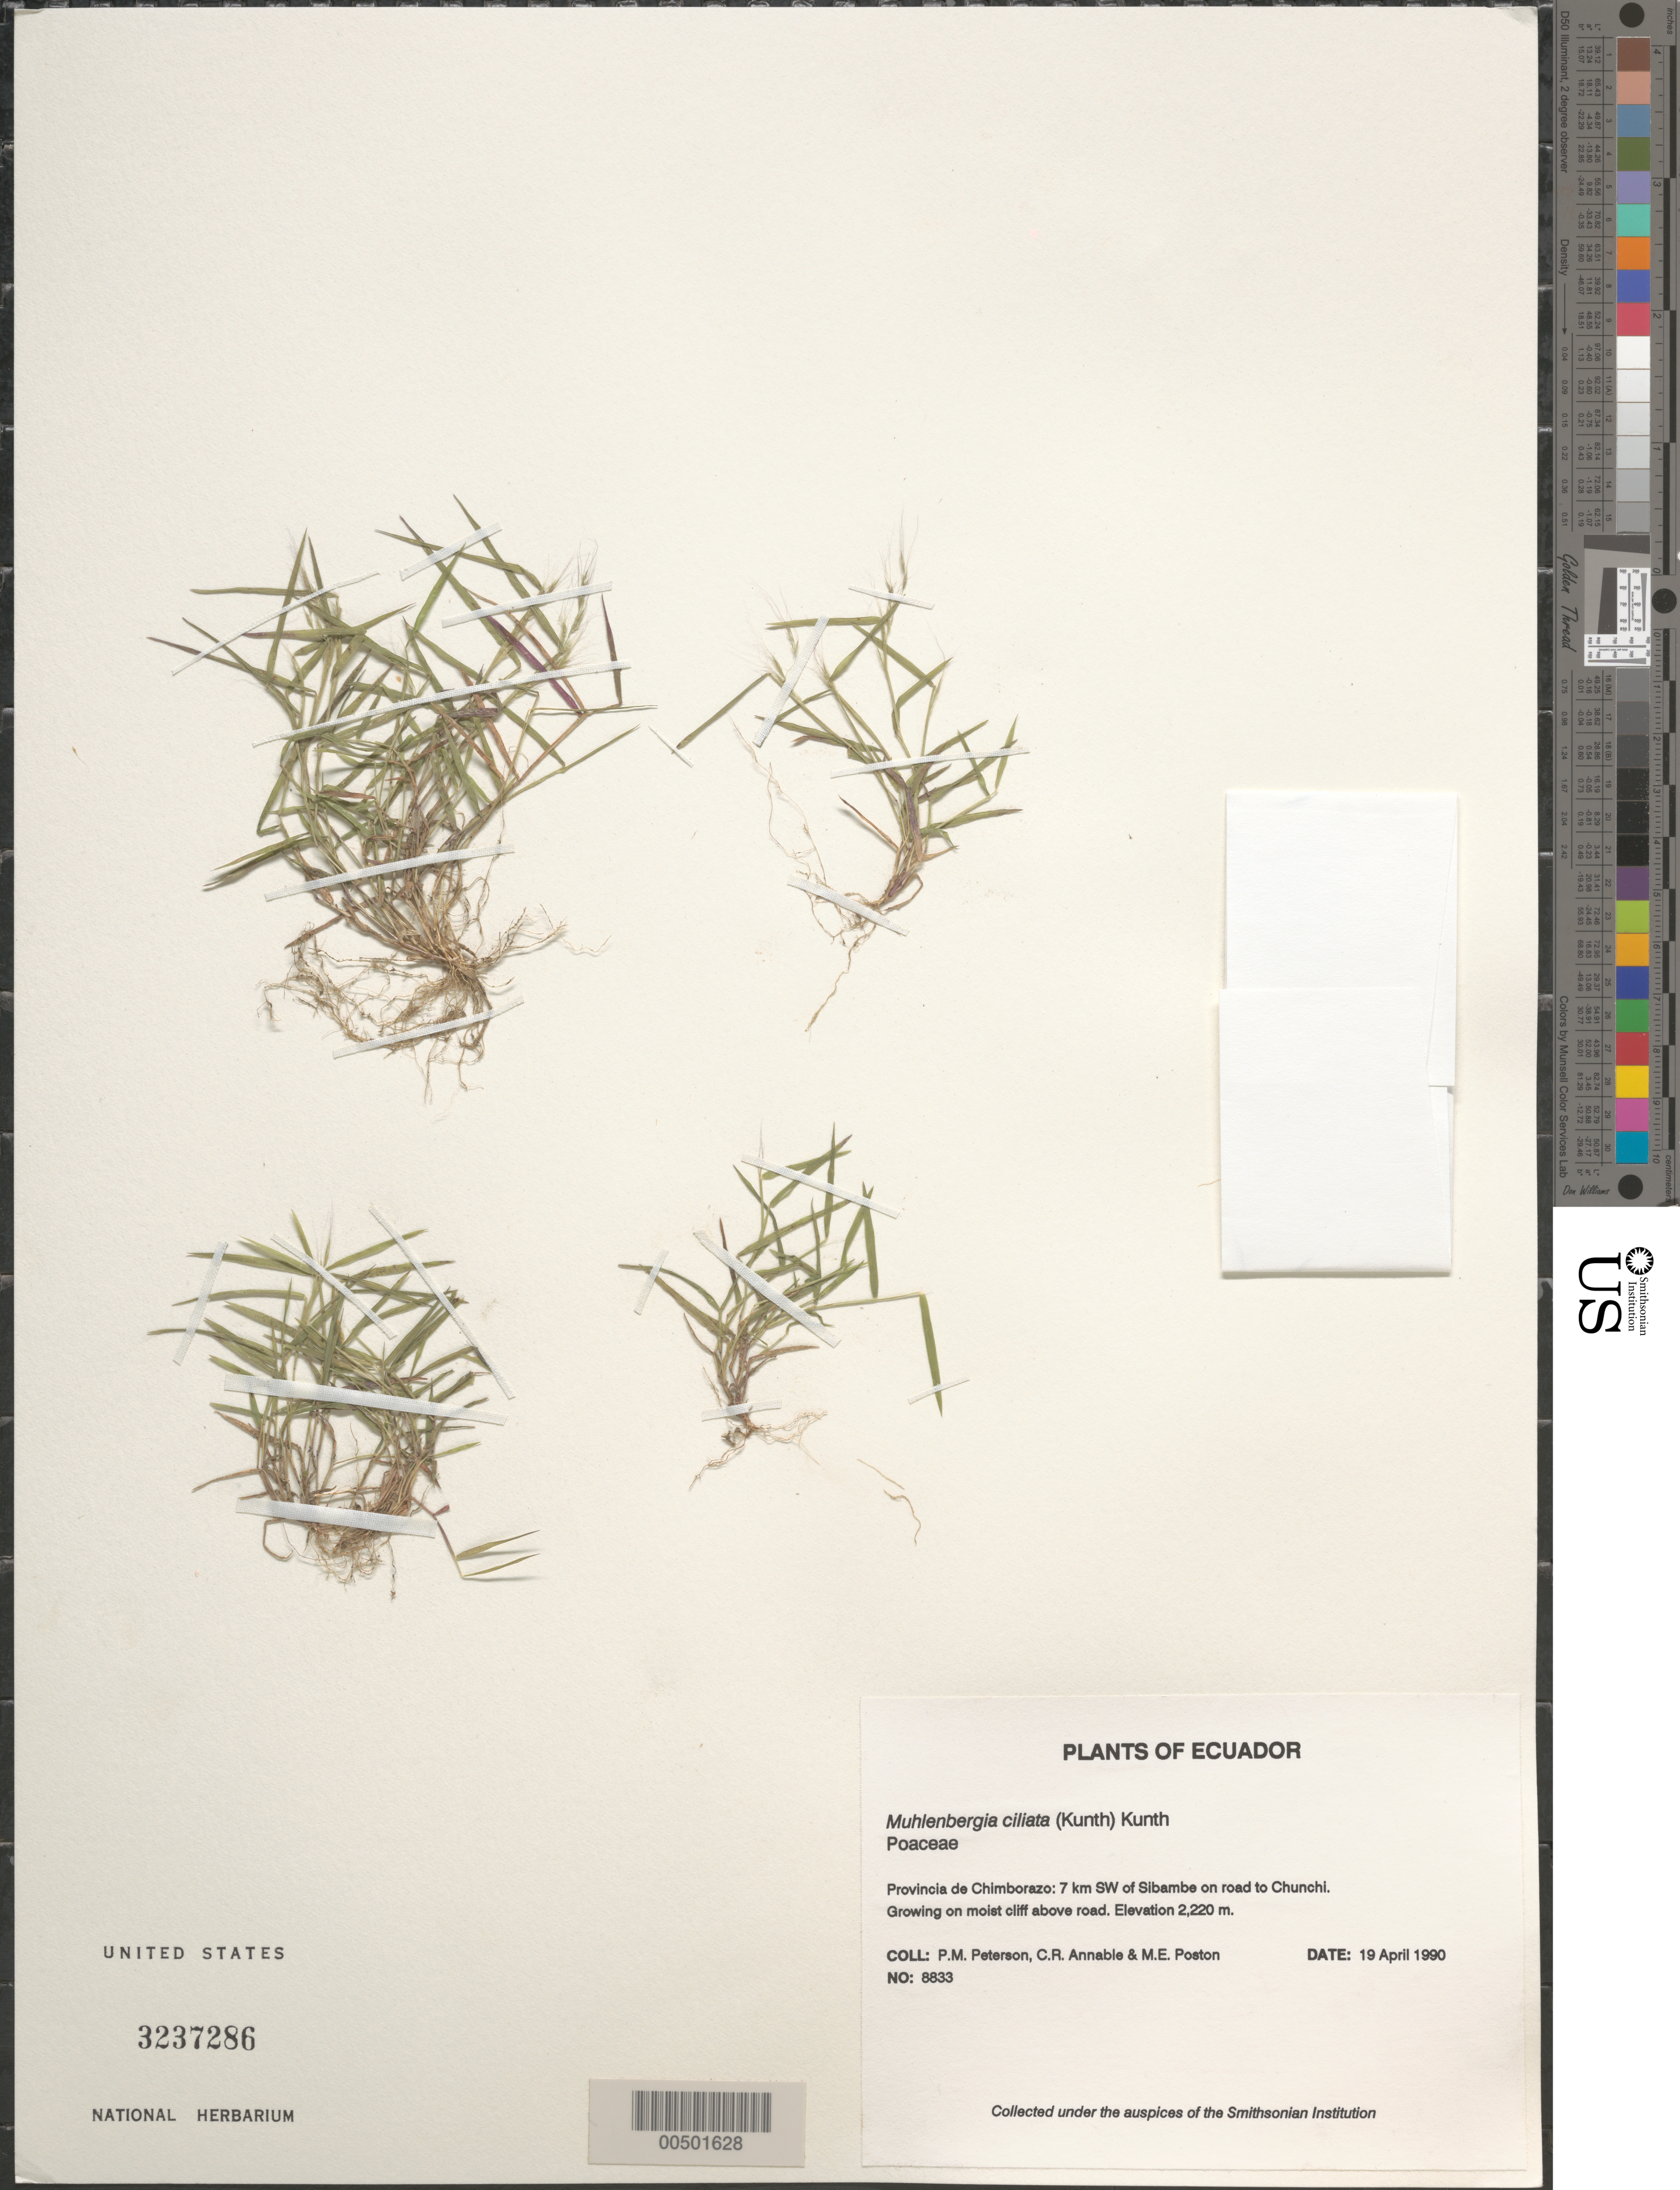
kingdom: Plantae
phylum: Tracheophyta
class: Liliopsida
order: Poales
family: Poaceae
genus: Muhlenbergia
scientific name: Muhlenbergia ciliata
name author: (Kunth) Trin.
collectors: P. M. Peterson, C. R. Annable & M. Poston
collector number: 08833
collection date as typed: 19 Apr 1990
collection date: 1990-04-19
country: Ecuador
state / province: Chimborazo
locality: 7 km SW of Sibambe on road to Chunchi.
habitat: Growing on moist cliff above road.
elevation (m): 2220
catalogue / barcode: US 3237286